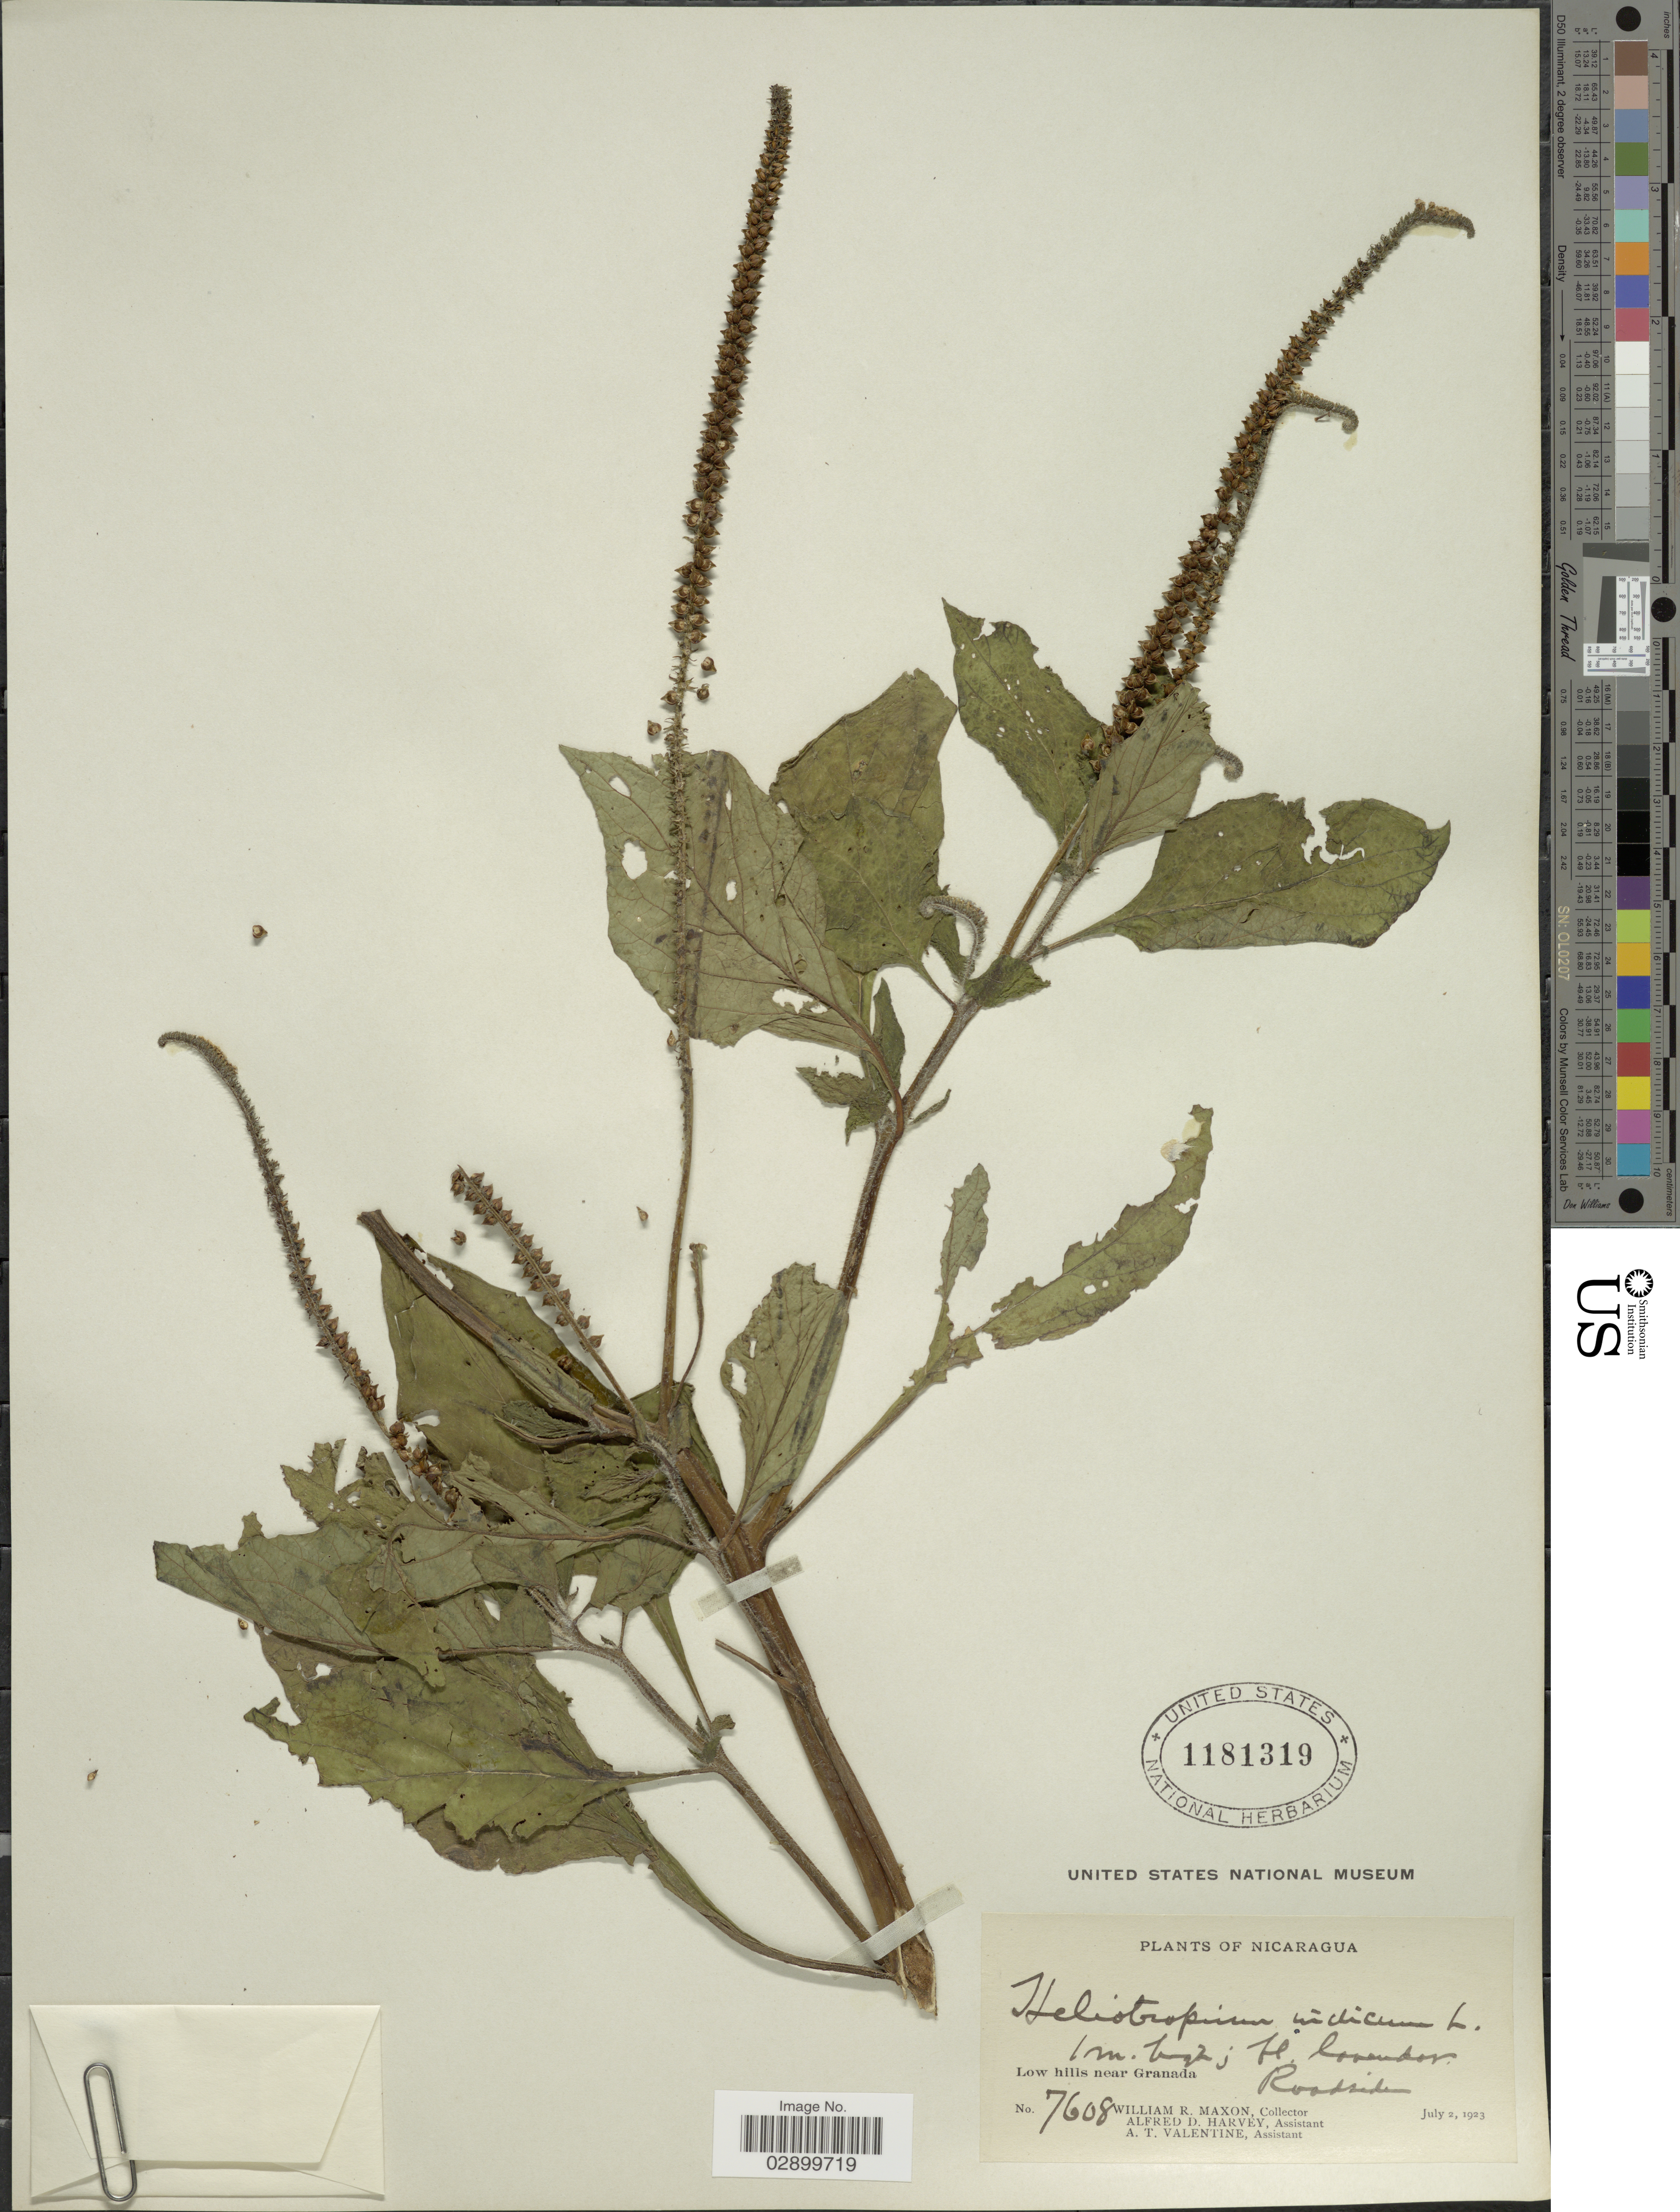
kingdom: Plantae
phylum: Tracheophyta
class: Magnoliopsida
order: Boraginales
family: Heliotropiaceae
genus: Heliotropium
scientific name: Heliotropium indicum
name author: L.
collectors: W. R. Maxon, A. D. Harvey & A. Valentine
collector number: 7608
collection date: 1923-07-02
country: Nicaragua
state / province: Granada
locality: Low hills near Granada.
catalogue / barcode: US 1181319